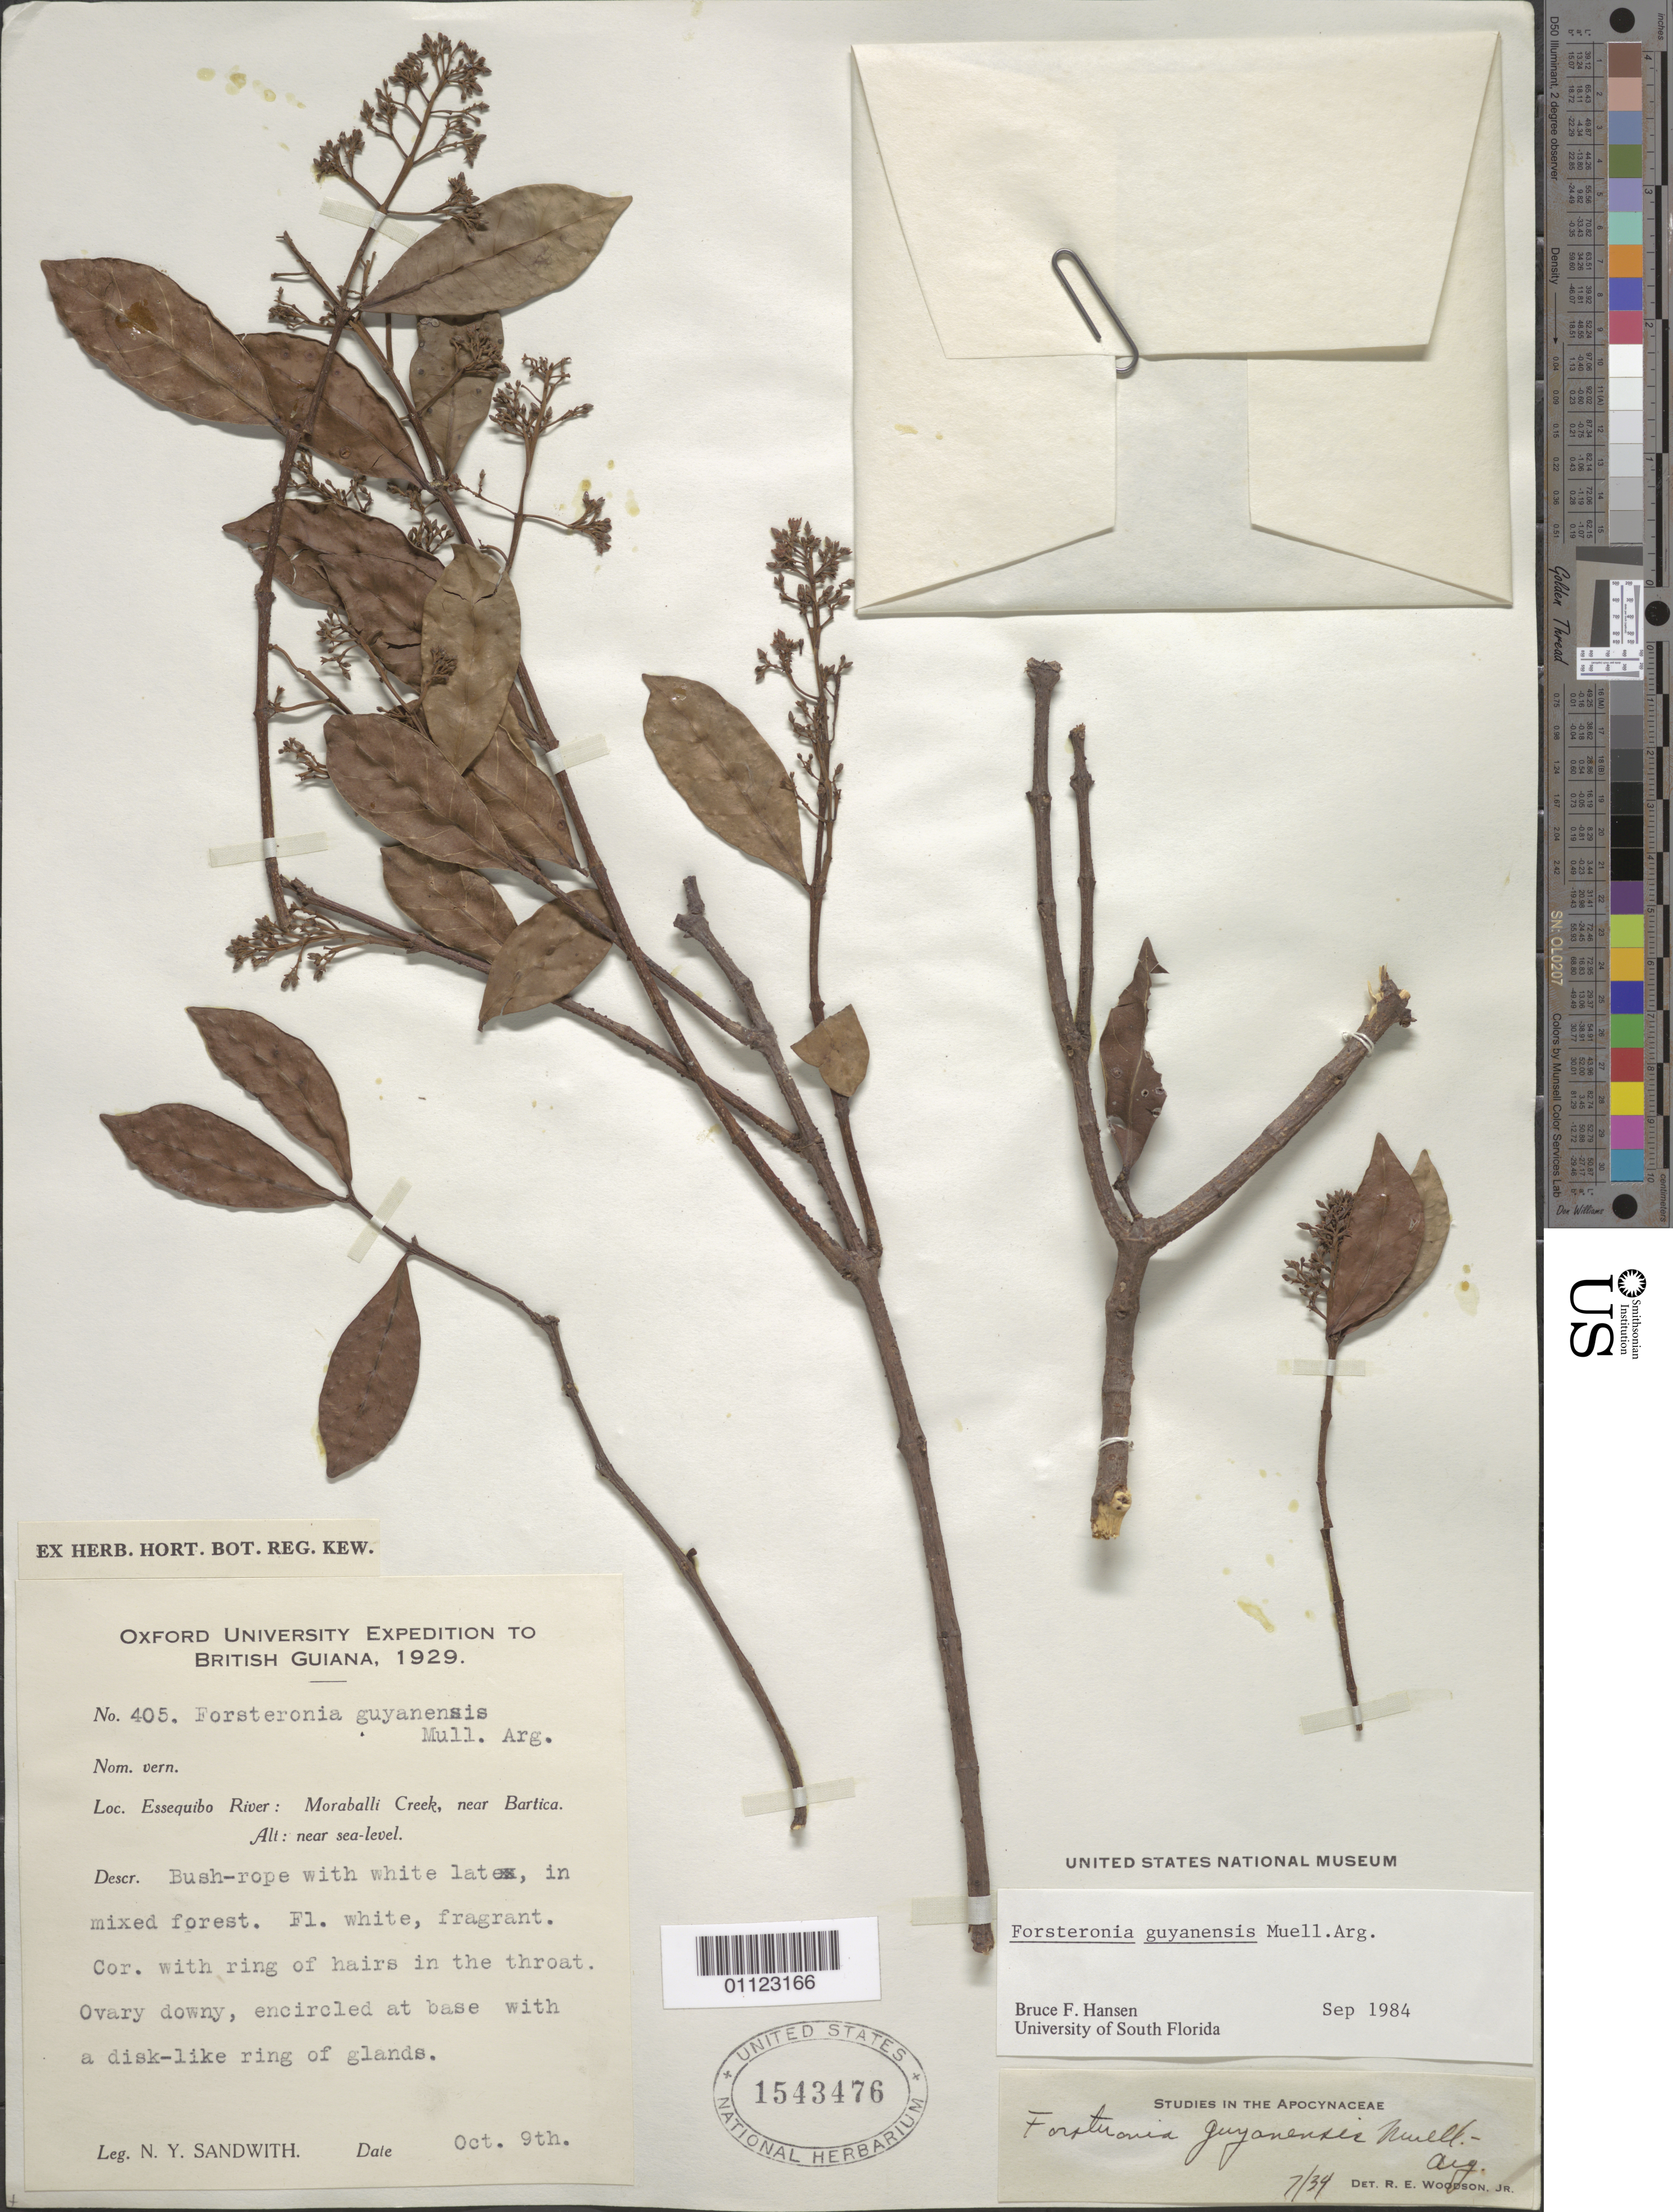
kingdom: Plantae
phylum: Tracheophyta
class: Magnoliopsida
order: Gentianales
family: Apocynaceae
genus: Forsteronia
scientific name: Forsteronia guyanensis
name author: Müll. Arg.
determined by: Hansen, Bruce F., Curator (USF), University of South Florida (UNITED STATES)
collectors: N. Y. Sandwith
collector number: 405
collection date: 1929-10-09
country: Guyana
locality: Lower Essequibo River. Moraballi Creek, near Bartica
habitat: Mixed forest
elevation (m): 0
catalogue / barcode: US 1543476